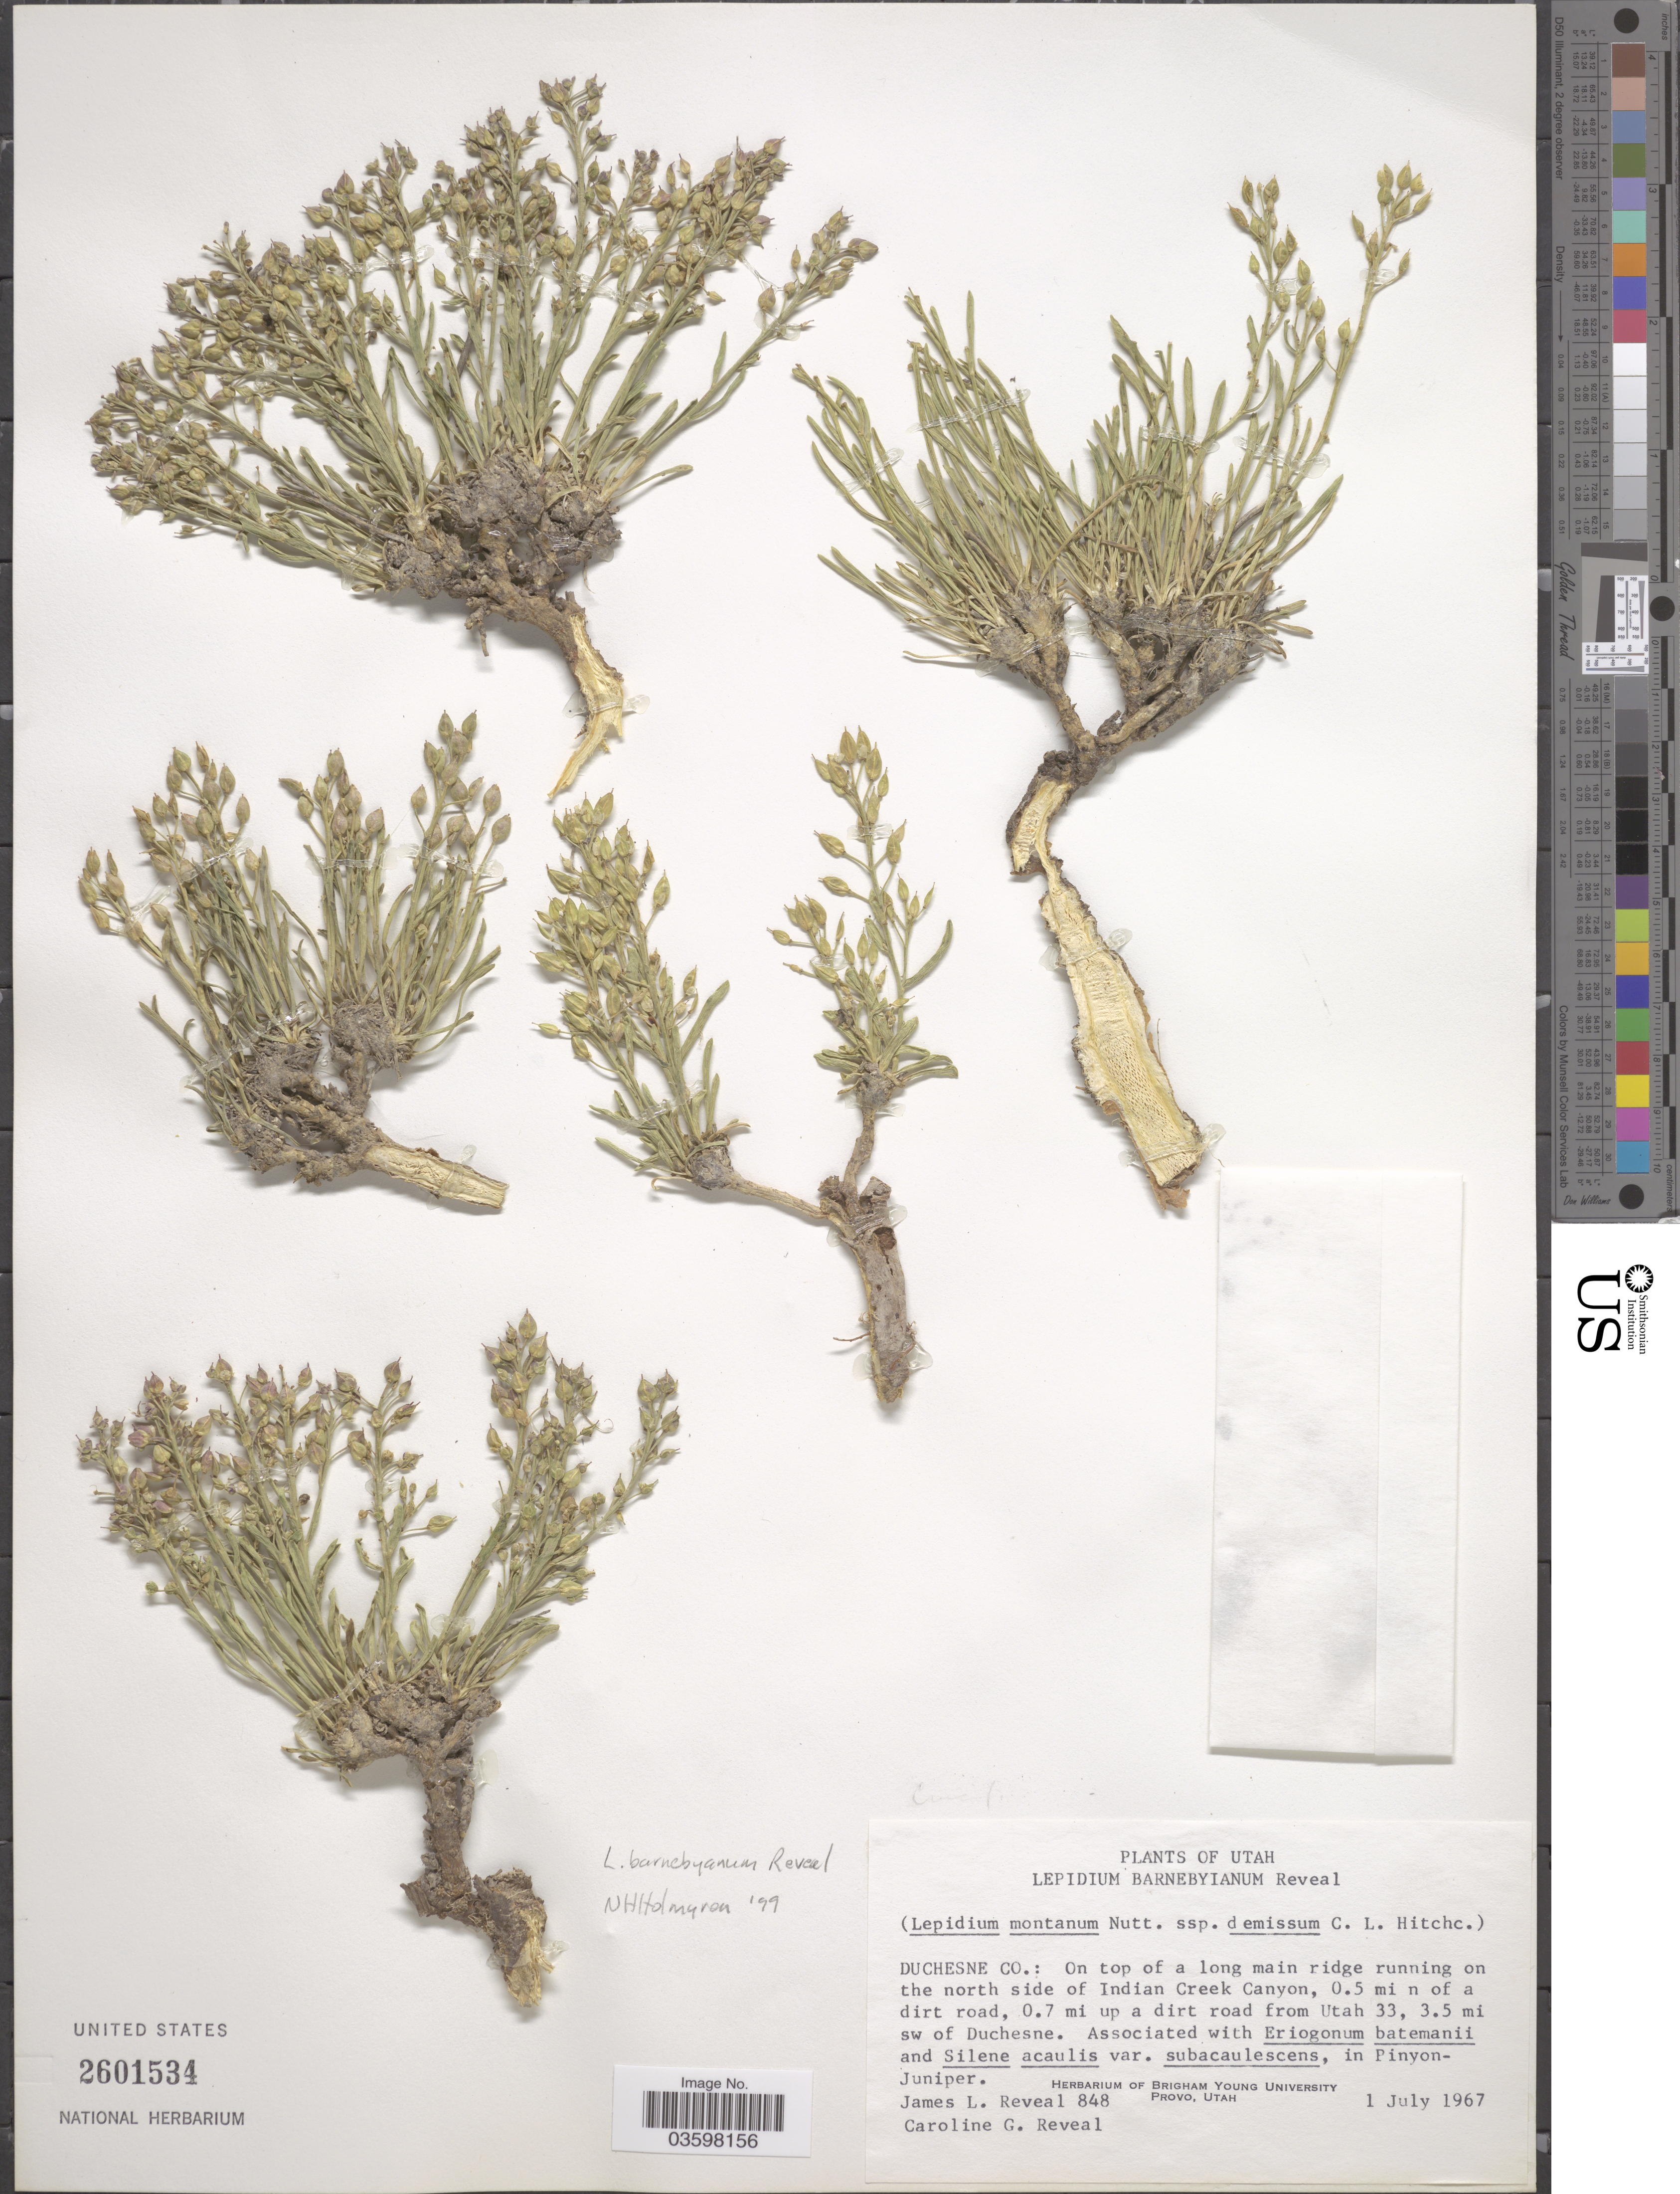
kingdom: Plantae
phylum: Tracheophyta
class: Magnoliopsida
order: Brassicales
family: Brassicaceae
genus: Lepidium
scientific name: Lepidium barnebyanum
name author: Reveal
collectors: J. L. Reveal & C. G. Reveal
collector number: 848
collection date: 1967-07-01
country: United States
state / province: Utah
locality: Duchesne Co.: On top of a long main ridge running on the north side of Indian Creek Canyon, 0.5 mi n of a dirt road, 0.7 mi up a dirt road from Utah 33, 3.5 mi sw of Duchesne.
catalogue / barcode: US 2601534